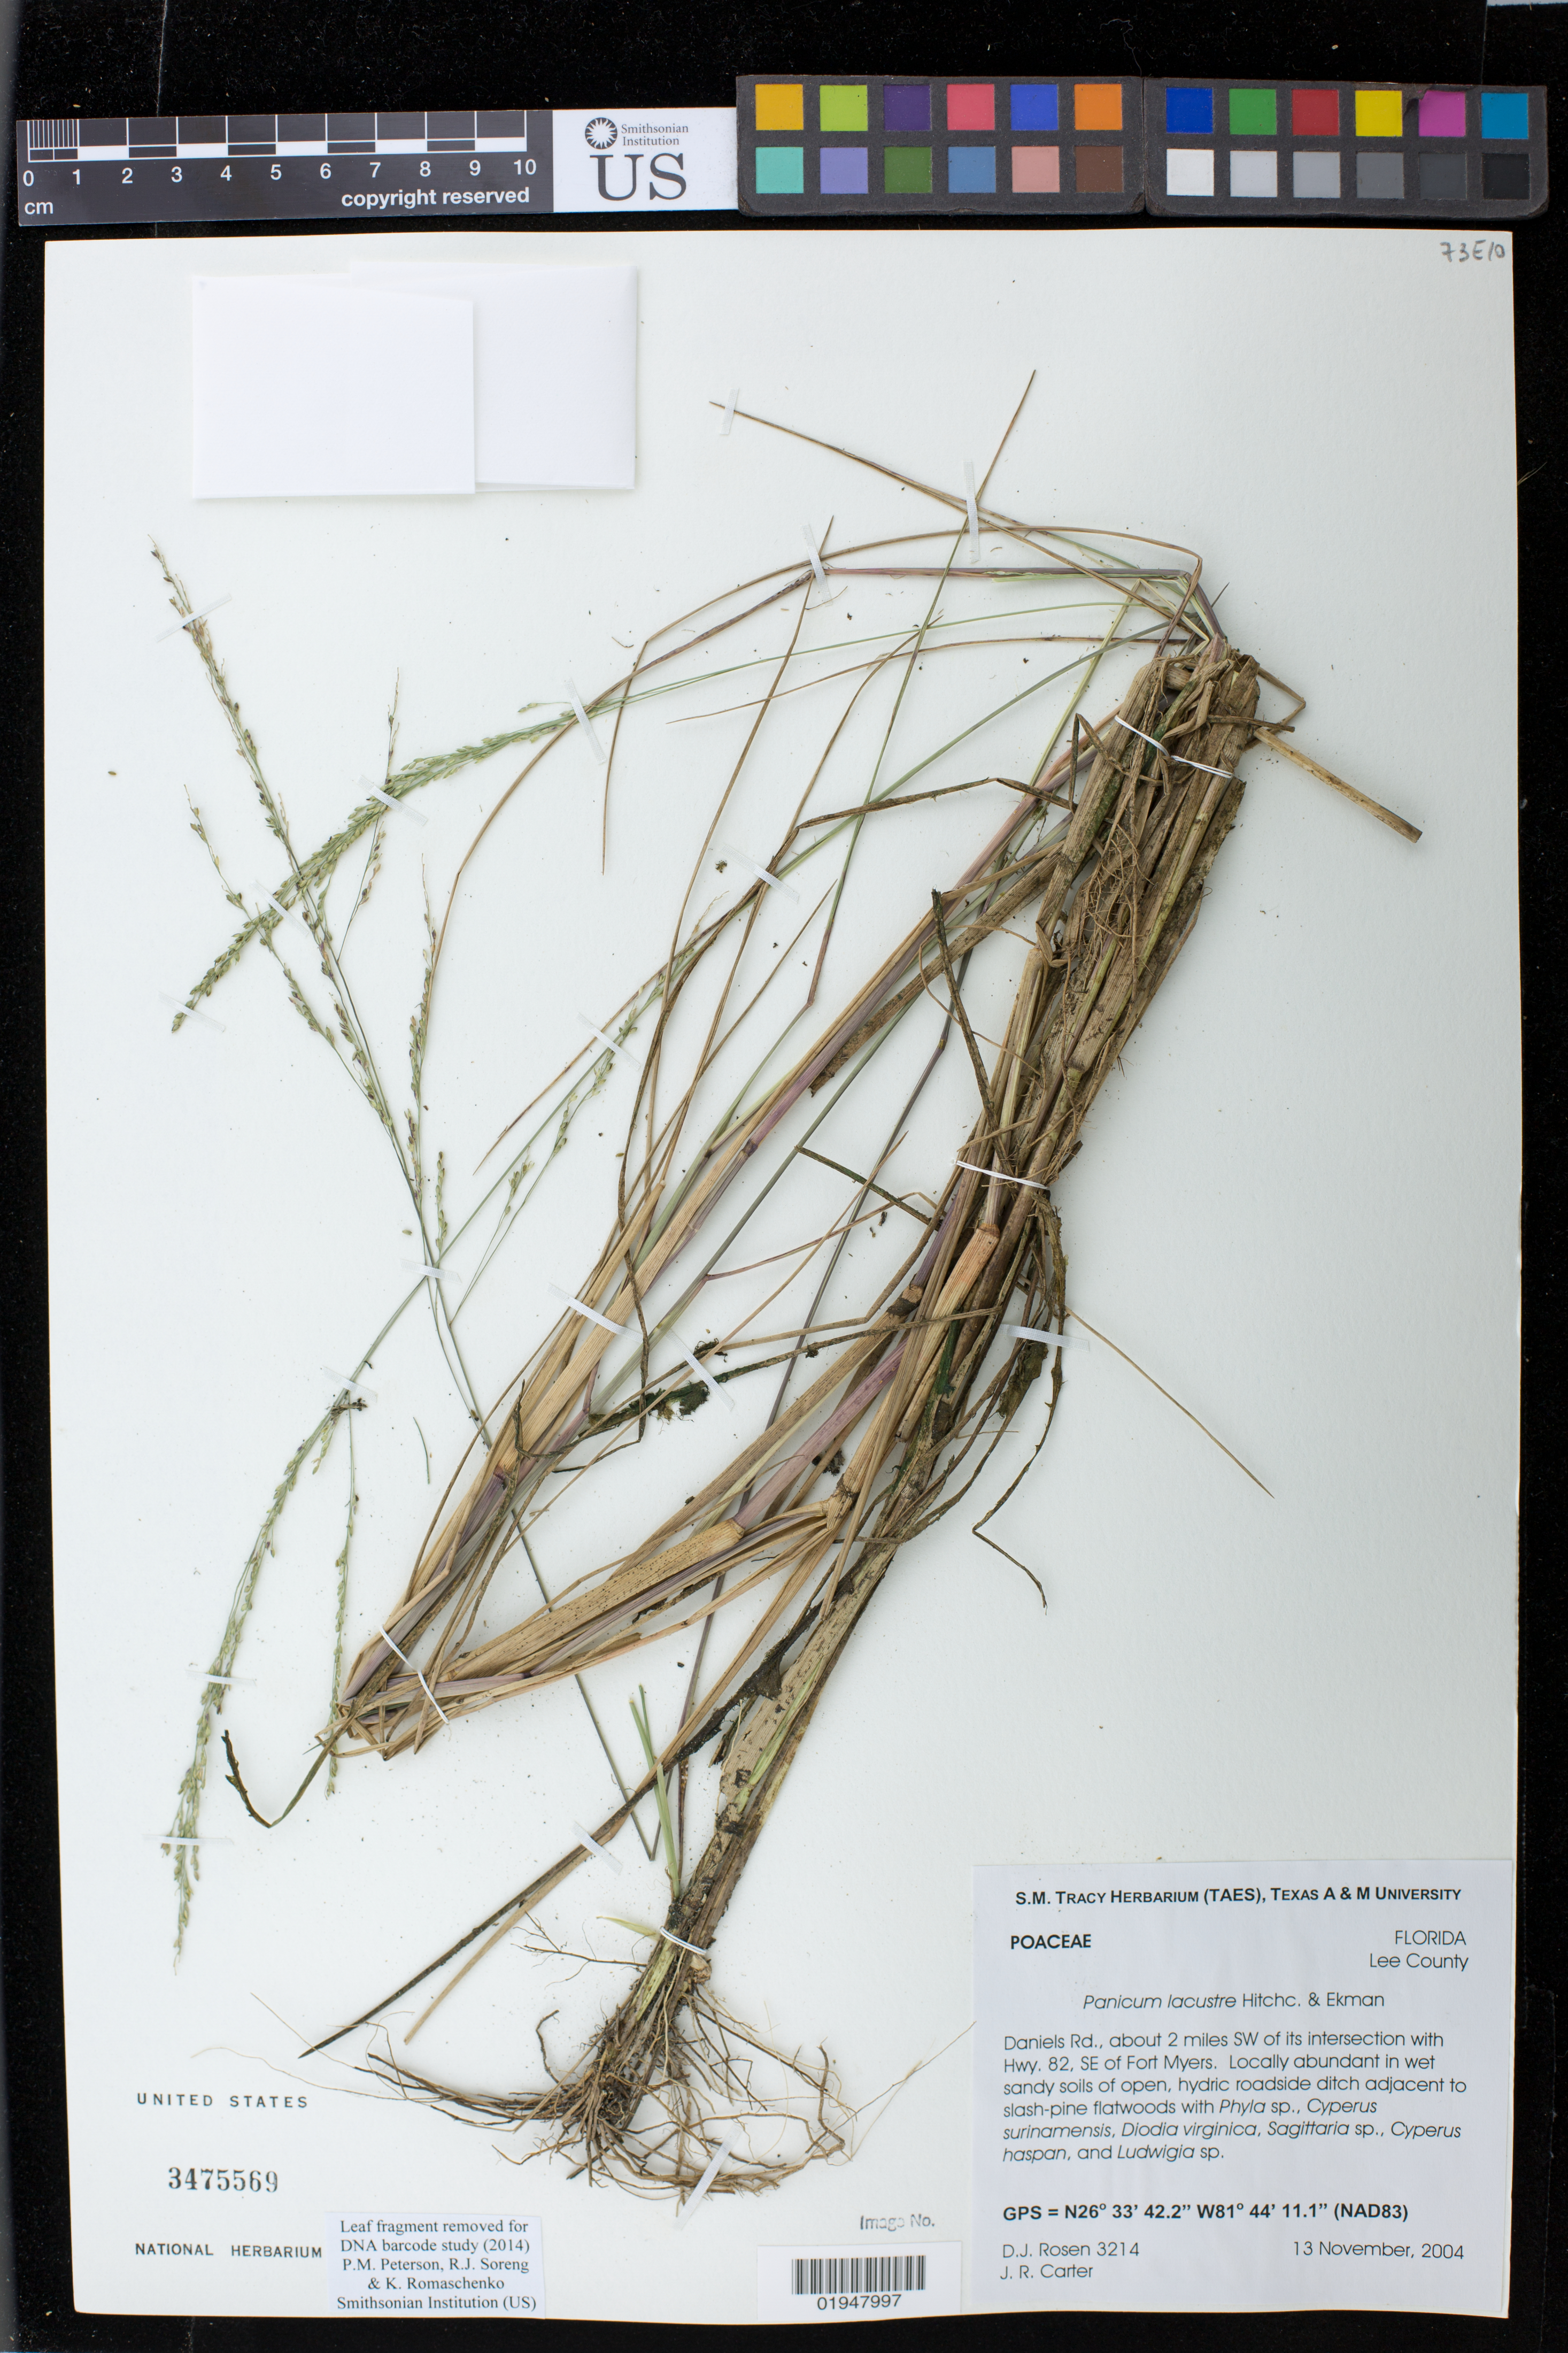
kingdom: Plantae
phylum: Tracheophyta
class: Liliopsida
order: Poales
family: Poaceae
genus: Panicum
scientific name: Panicum lacustre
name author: Hitchc. & Ekman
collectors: D. J. Rosen & J. Carter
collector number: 3214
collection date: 2004-11-13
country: United States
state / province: Florida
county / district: Lee County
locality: Daniels Rd., about 2 miles SW of its intersection with Hwy. 82, SE of Fort Myers.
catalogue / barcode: US 3475569